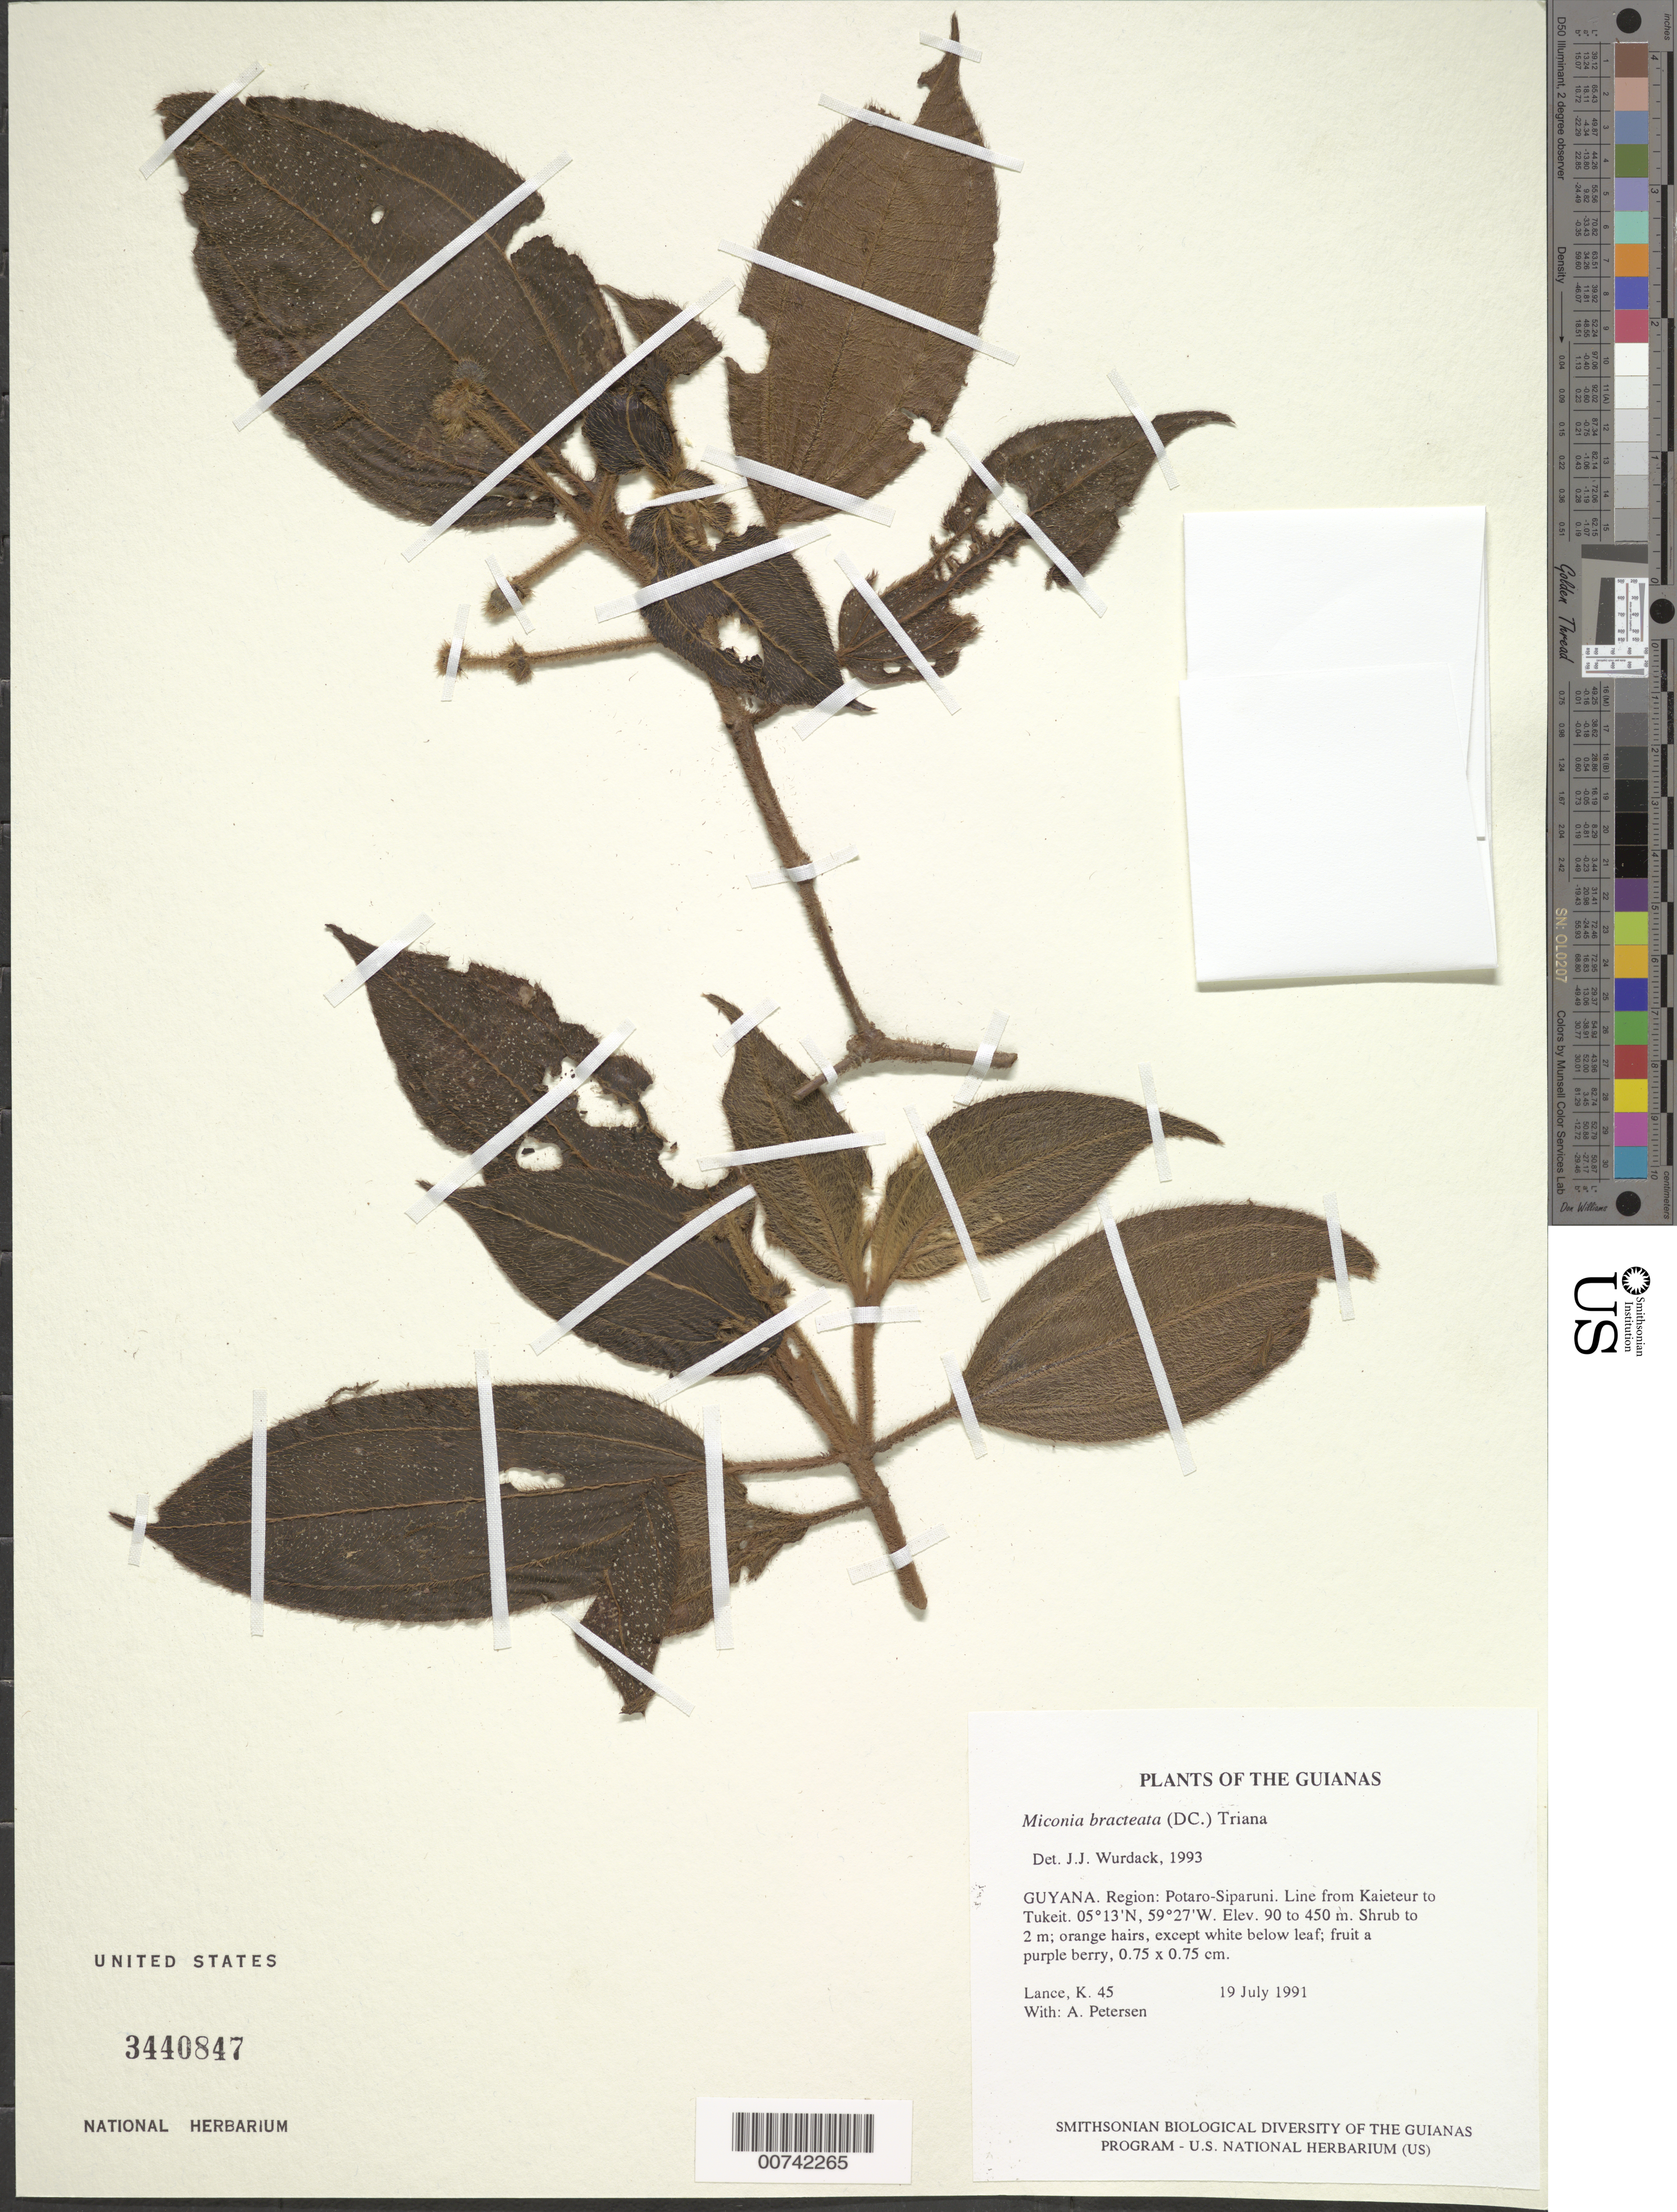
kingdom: Plantae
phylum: Tracheophyta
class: Magnoliopsida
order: Myrtales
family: Melastomataceae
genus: Miconia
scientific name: Miconia bracteata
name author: (DC.) Triana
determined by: Wurdack, John J., (US), US (UNITED STATES)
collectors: K. Lance & A. Petersen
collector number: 45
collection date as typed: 19 July 1991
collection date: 1991-07-19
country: Guyana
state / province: Potaro-Siparuni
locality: Line from Kaieteur to Tukeit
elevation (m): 90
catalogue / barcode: US 3440847